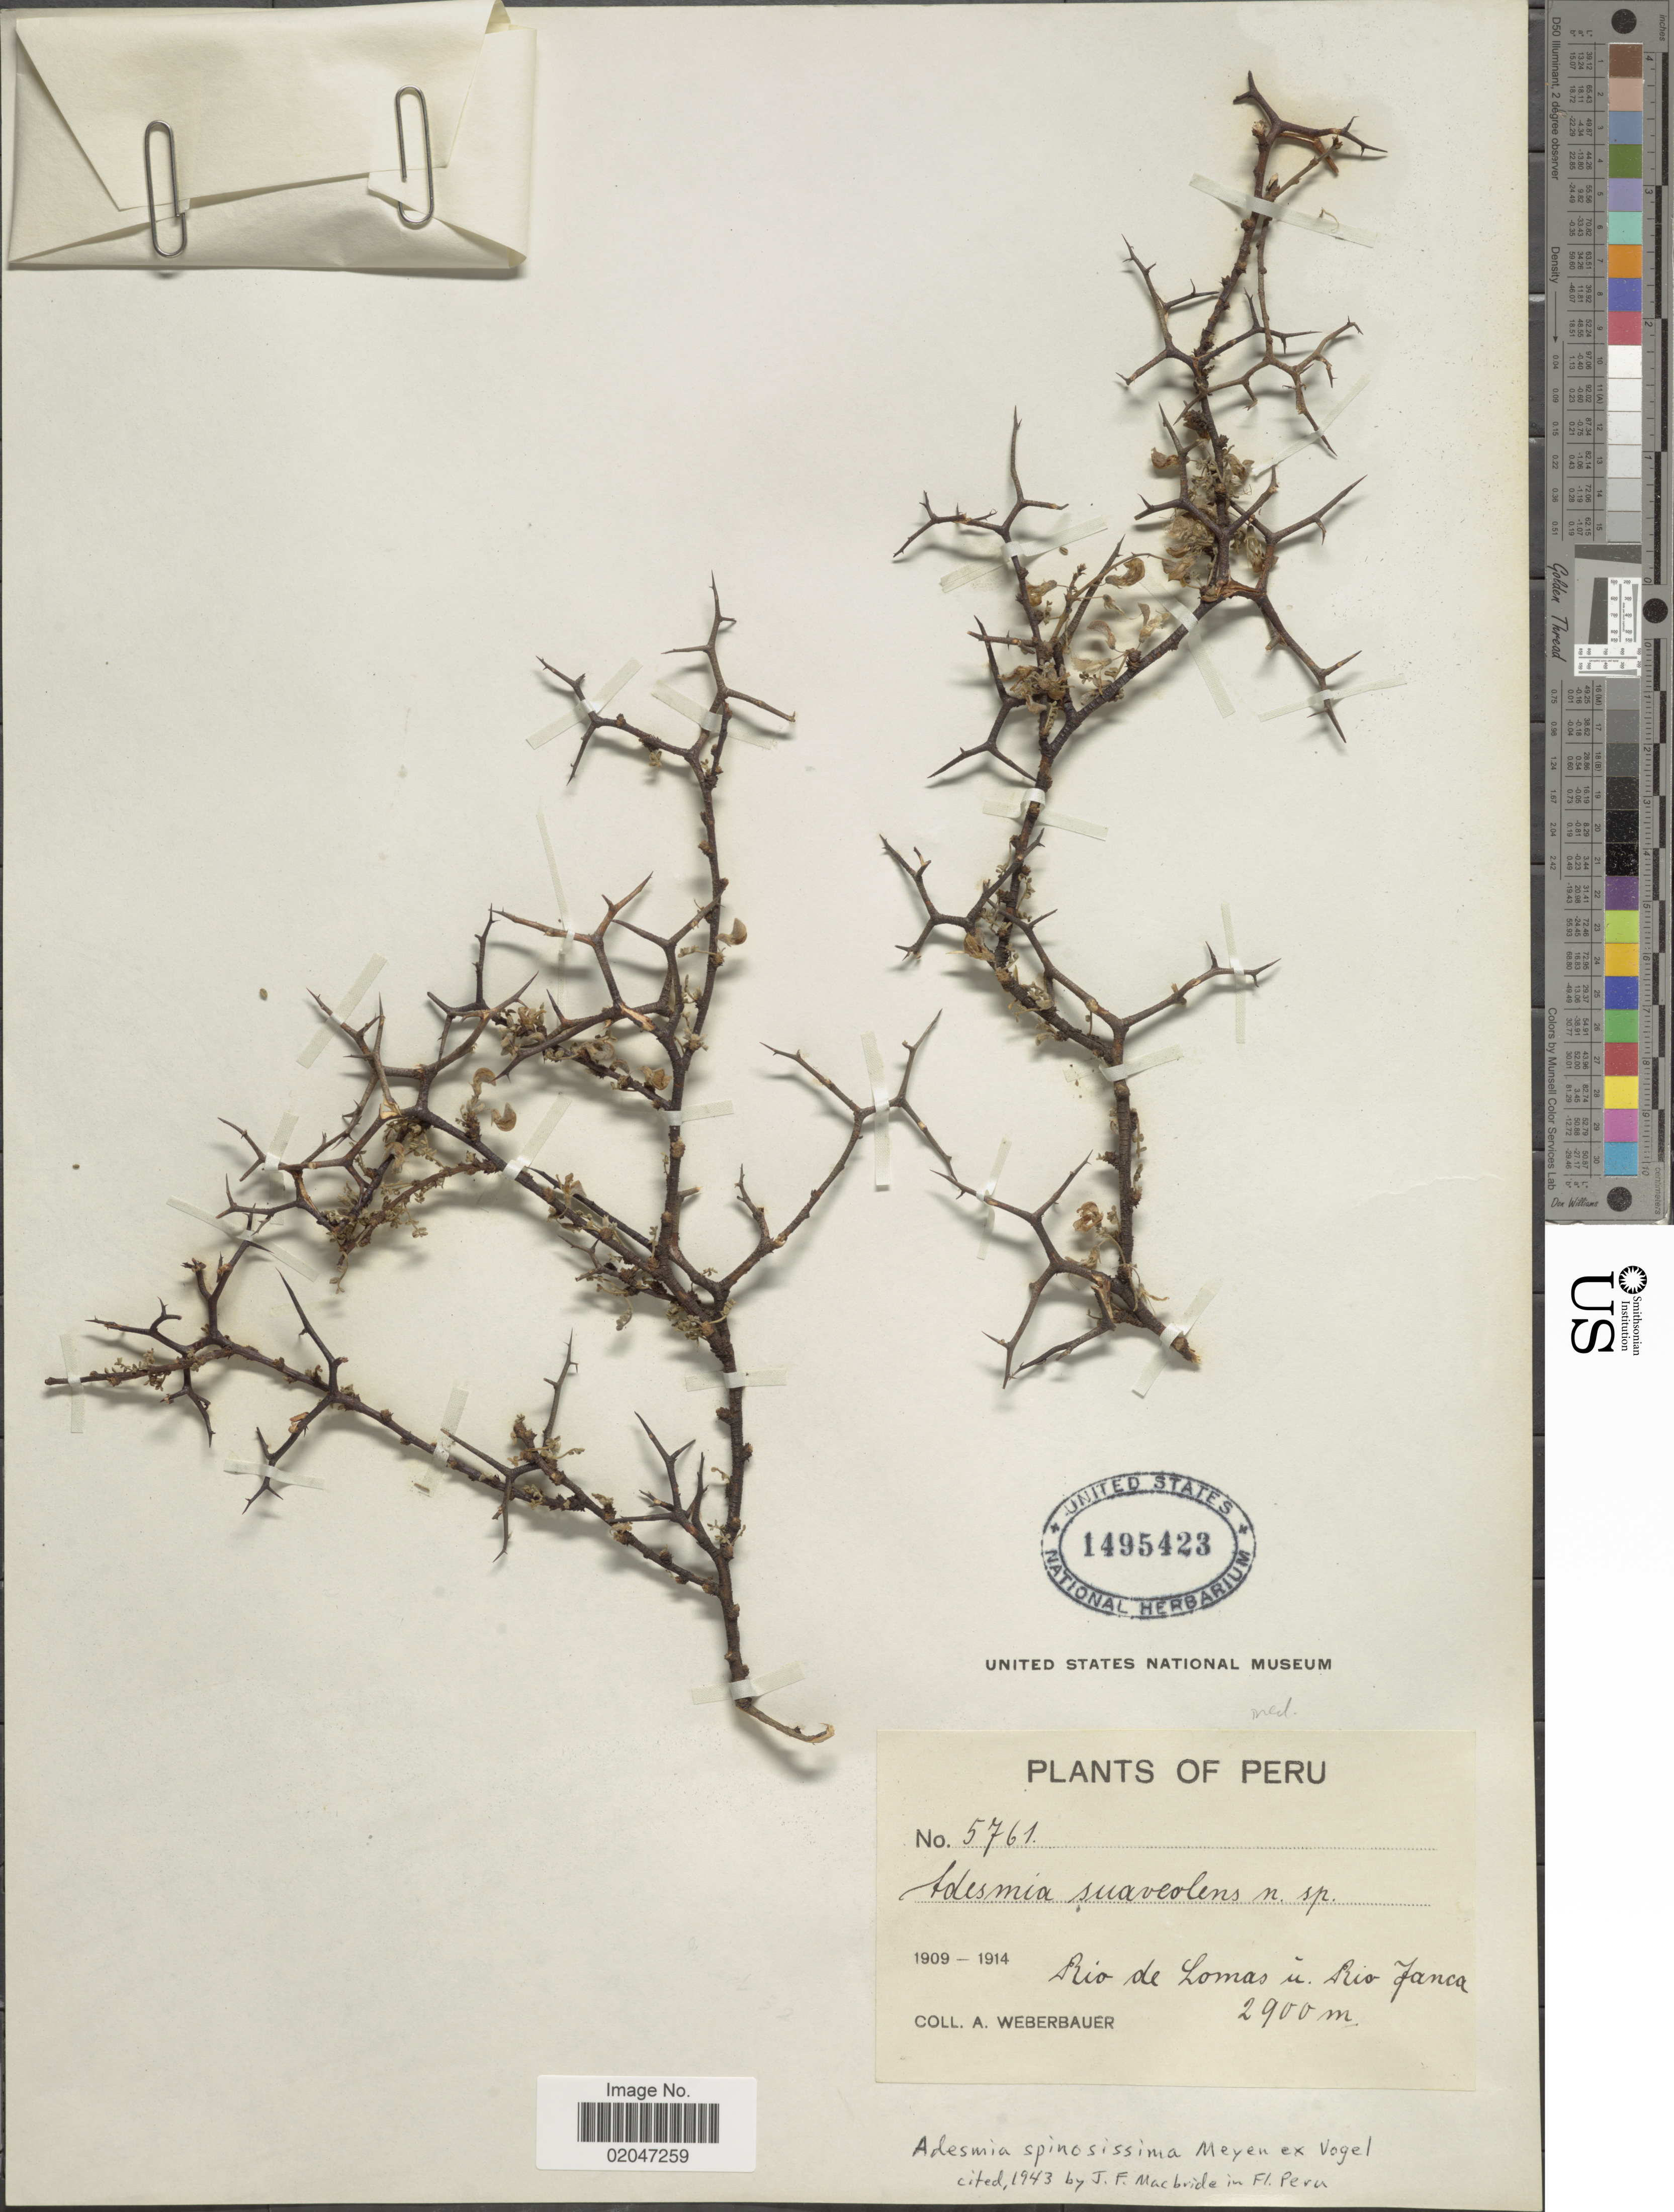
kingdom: Plantae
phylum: Tracheophyta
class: Magnoliopsida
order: Fabales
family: Fabaceae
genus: Adesmia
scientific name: Adesmia spinosissima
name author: Meyen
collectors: A. Weberbauer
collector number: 5761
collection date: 1909/1914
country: Peru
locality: Río de Lomas u Río Yanca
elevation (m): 2900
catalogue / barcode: US 1495423